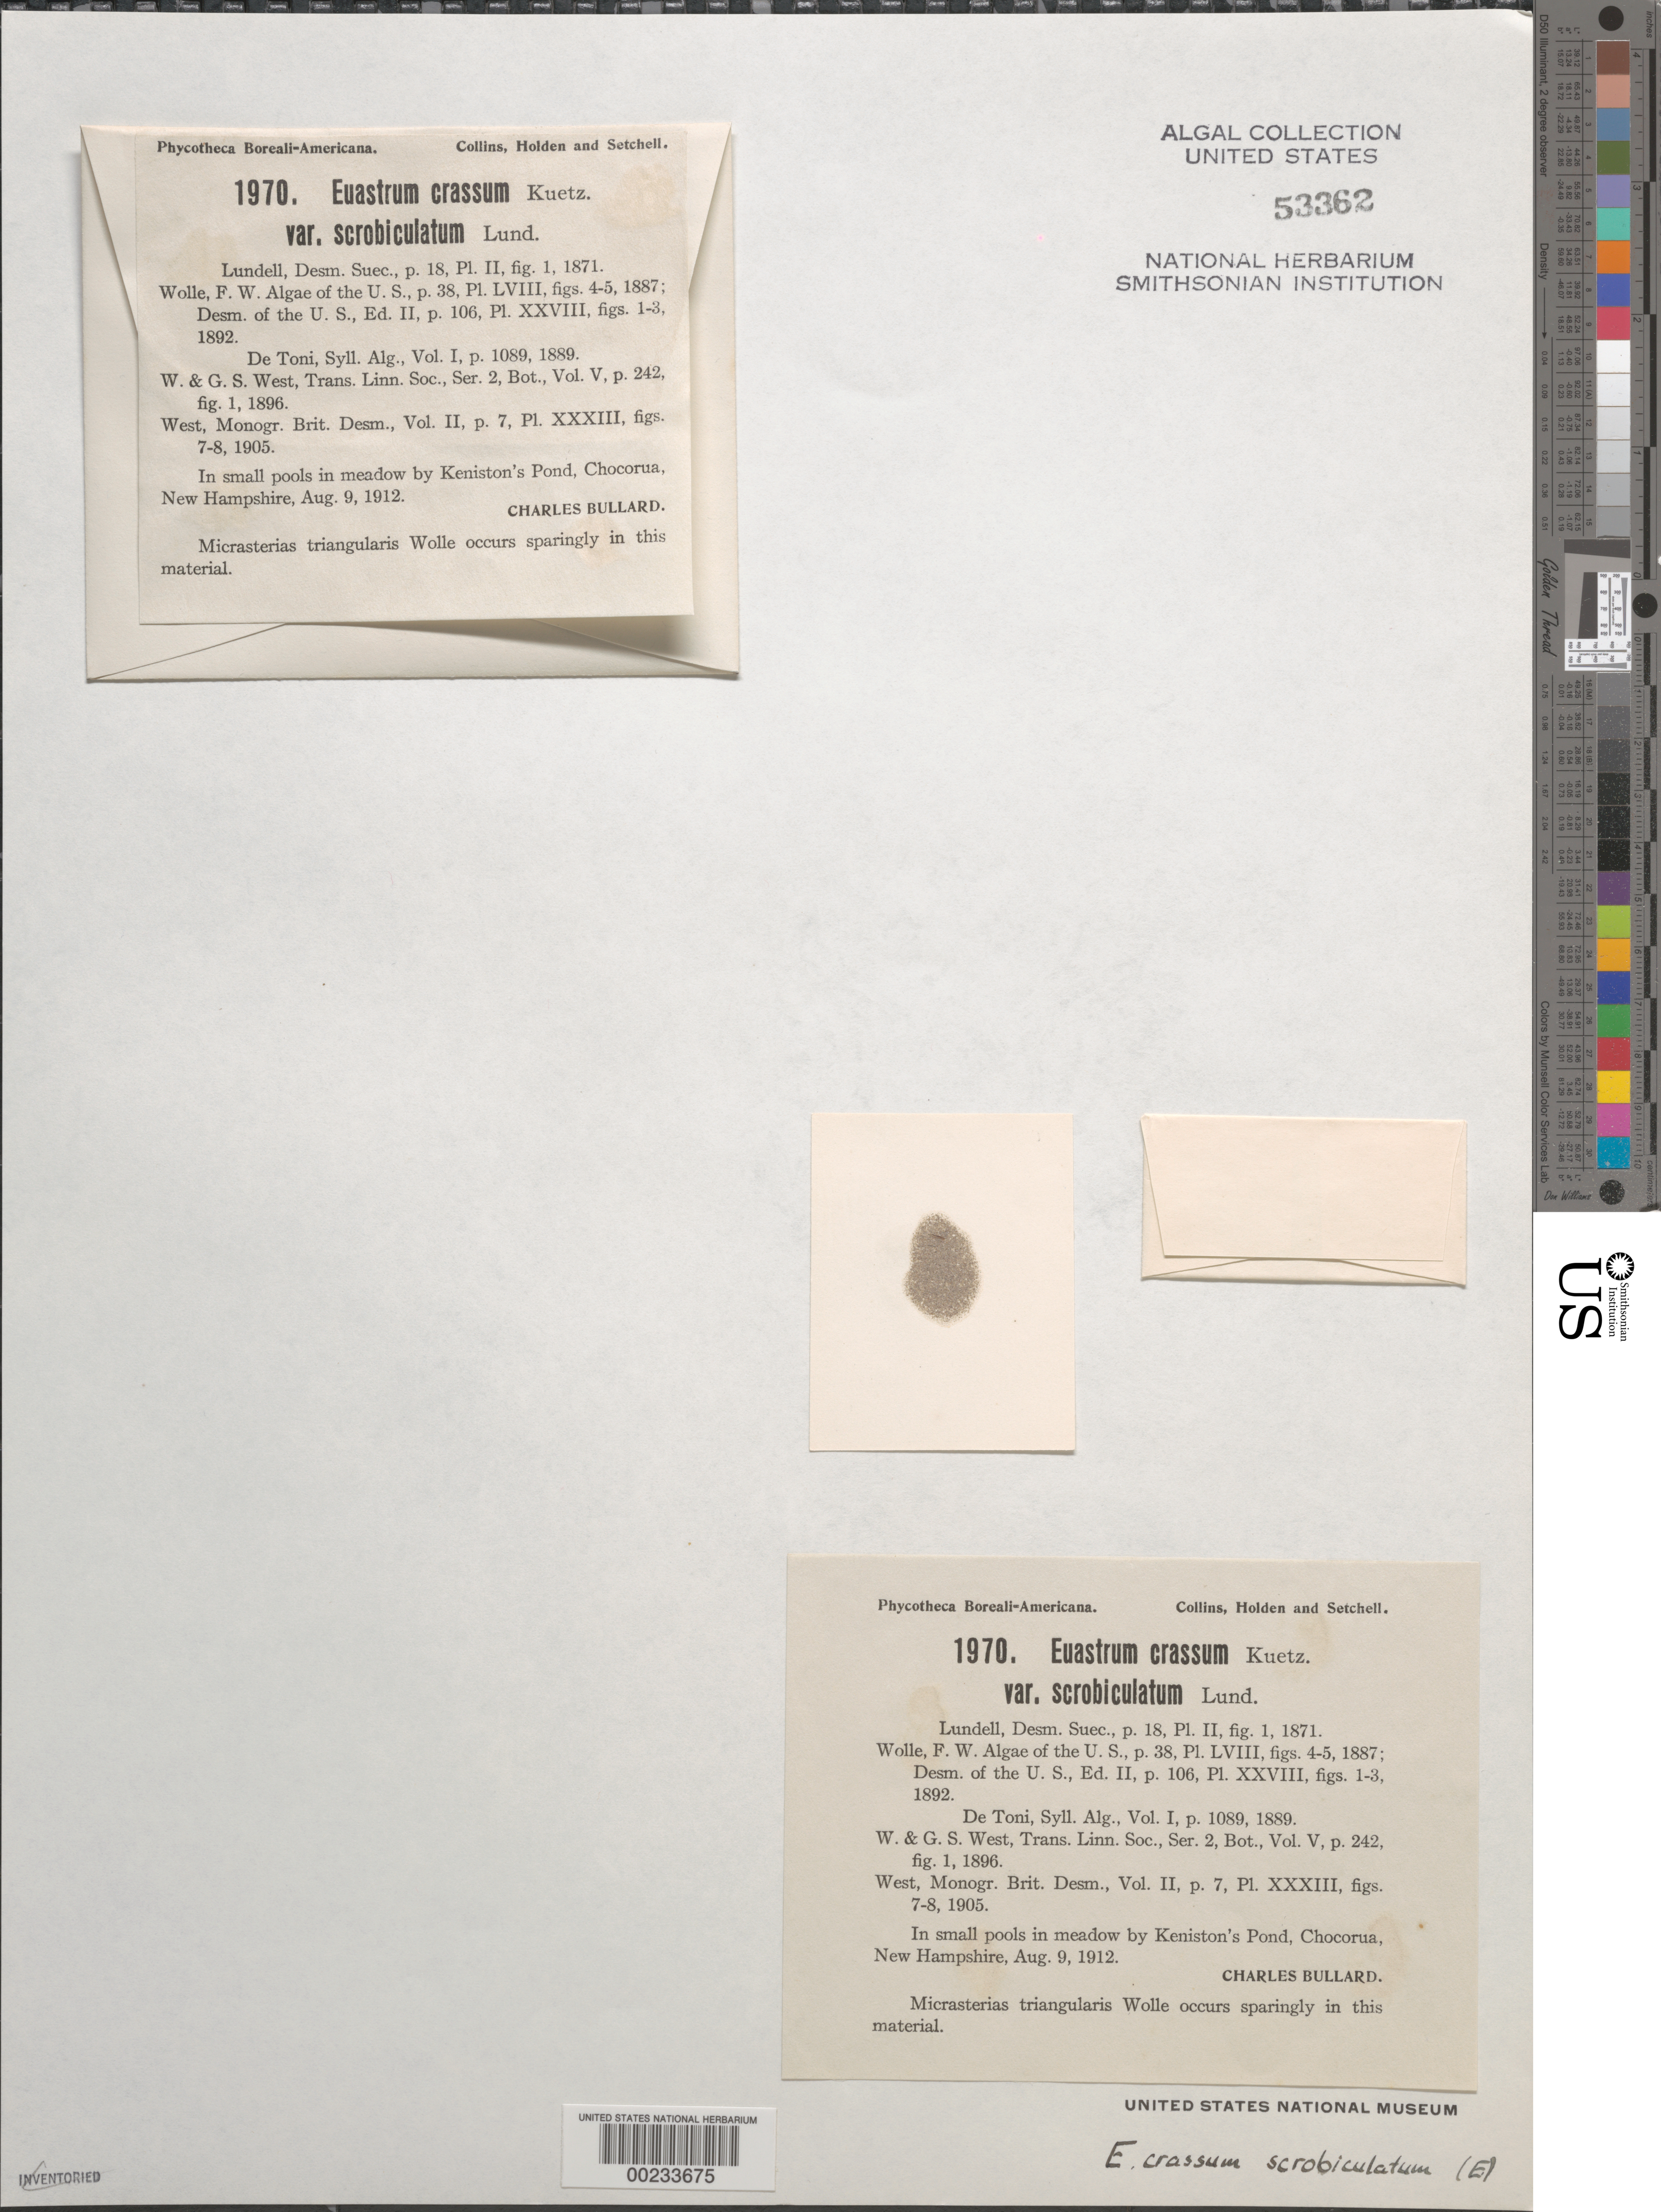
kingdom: Plantae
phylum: Charophyta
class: Zygnematophyceae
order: Zygnematales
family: Desmidiaceae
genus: Euastrum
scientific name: Euastrum crassum var. scrobiculatum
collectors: C. Bullard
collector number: PB-A 1970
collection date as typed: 09 Aug 1912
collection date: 1912-08-09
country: United States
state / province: New Hampshire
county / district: Carroll County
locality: Chocorua, Keniston's Pond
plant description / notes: Collins, Holden & Setchell, Phycotheca Boreali-Americana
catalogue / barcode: US 53362